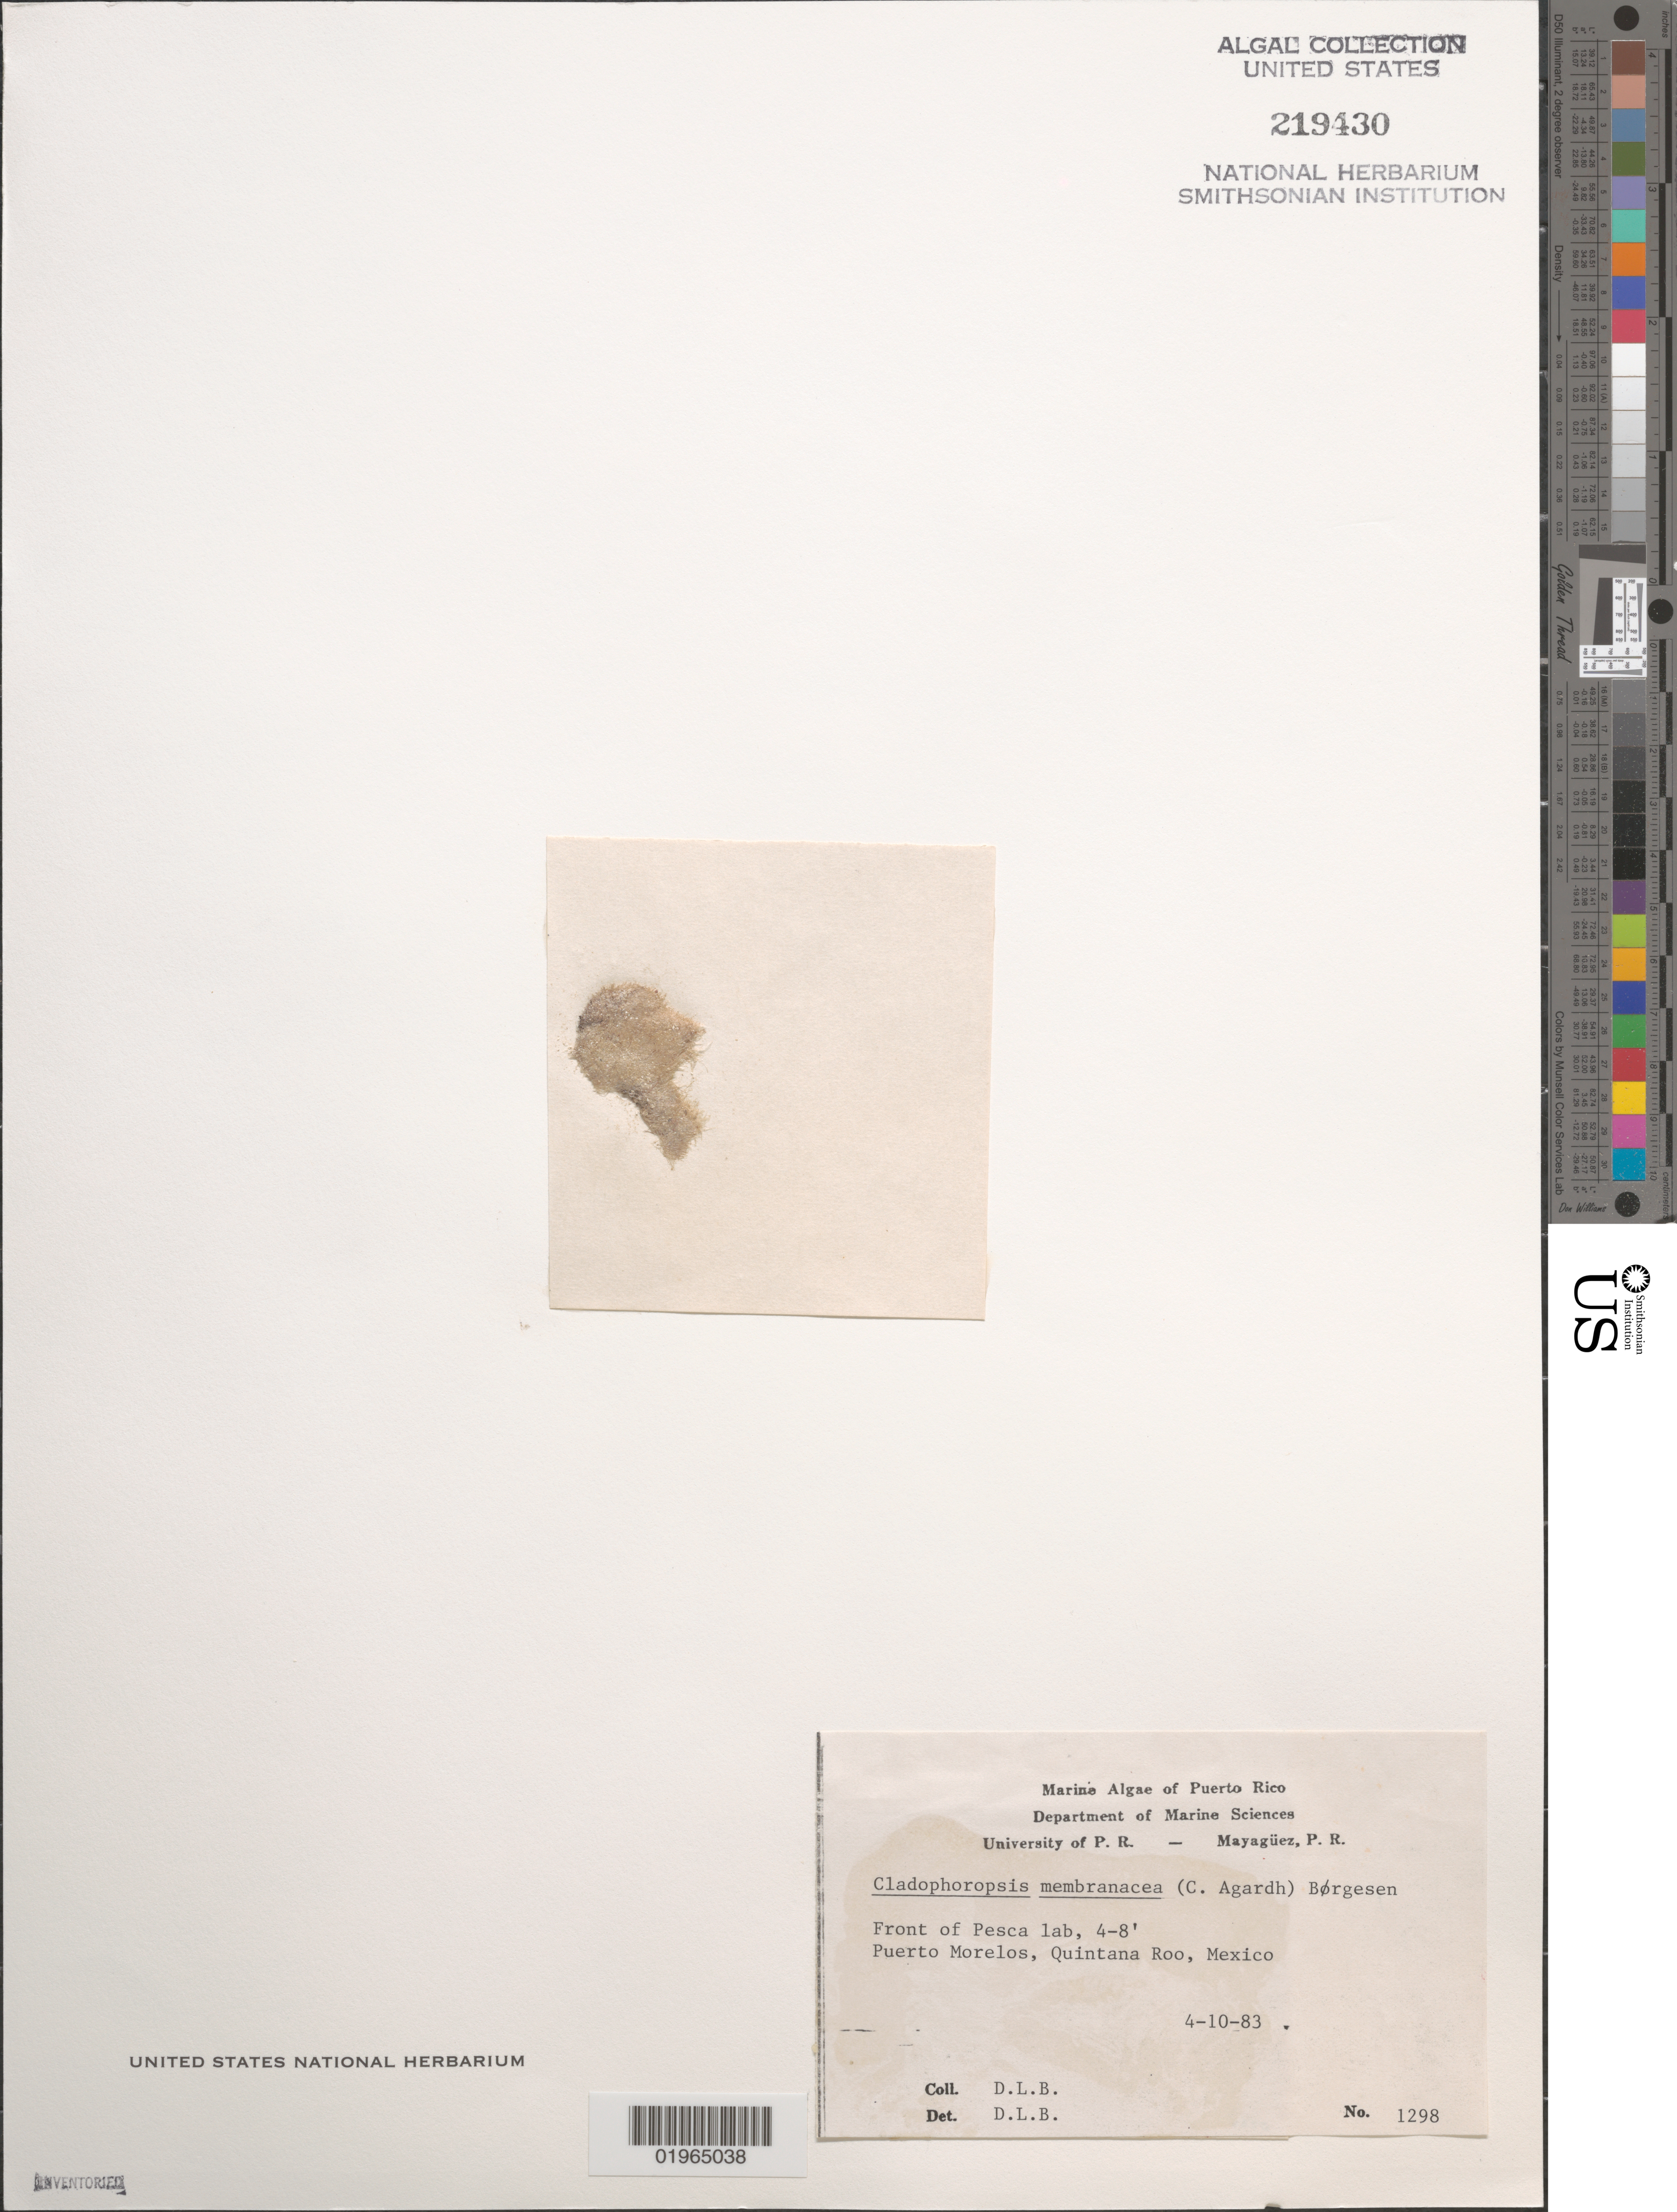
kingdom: Plantae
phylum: Chlorophyta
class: Ulvophyceae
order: Siphonocladales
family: Boodleaceae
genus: Cladophoropsis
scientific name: Cladophoropsis membranacea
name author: (Hofman-Bang) Børgesen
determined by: Ballantine, D. L.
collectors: D.L. Ballantine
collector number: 1298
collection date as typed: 10 Apr 1983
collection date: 1983-04-10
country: Mexico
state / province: Quintana Roo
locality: Puerto Morelos, front of Pesca Laboratory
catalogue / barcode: US 219430